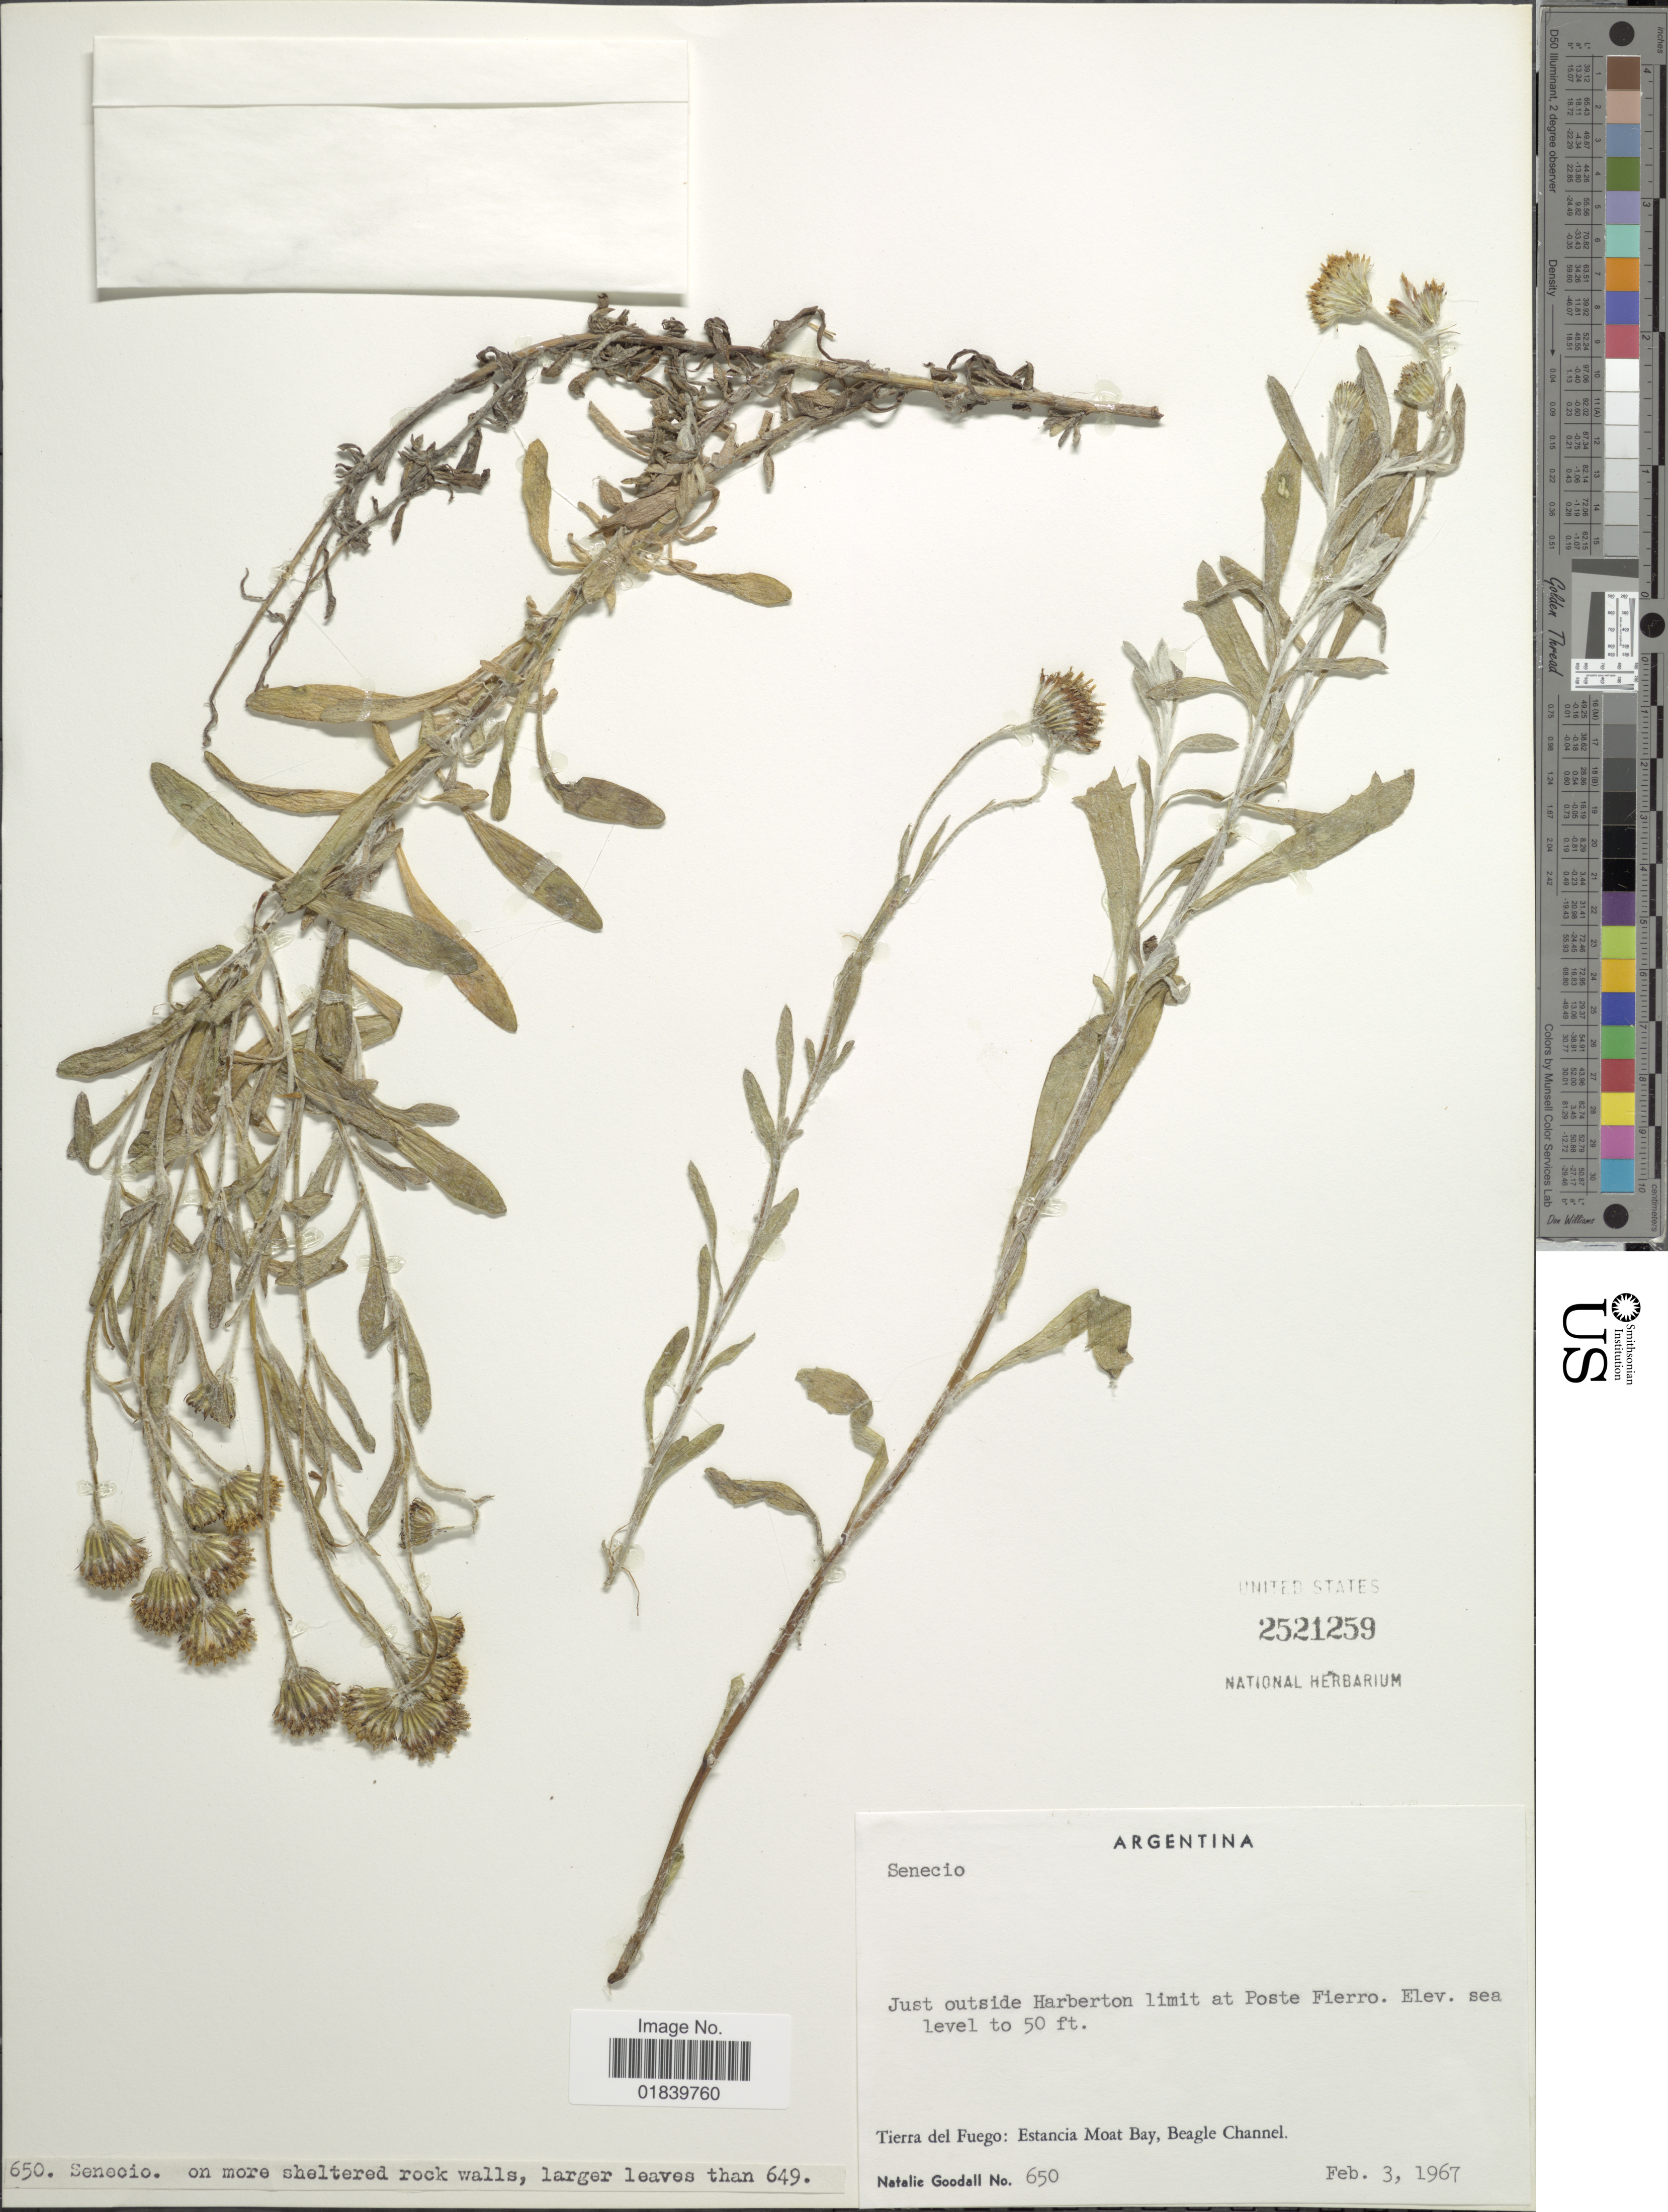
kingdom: Plantae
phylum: Tracheophyta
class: Magnoliopsida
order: Asterales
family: Asteraceae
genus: Senecio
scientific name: Senecio sp.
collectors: N. Goodall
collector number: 650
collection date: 1967-02-03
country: Argentina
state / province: Tierra del Fuego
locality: Just outside Harberton limit at Poste Fierro. Tierra del Fuego: Estancia Moat Bay, Beagle Channel.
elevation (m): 15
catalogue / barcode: US 2521259